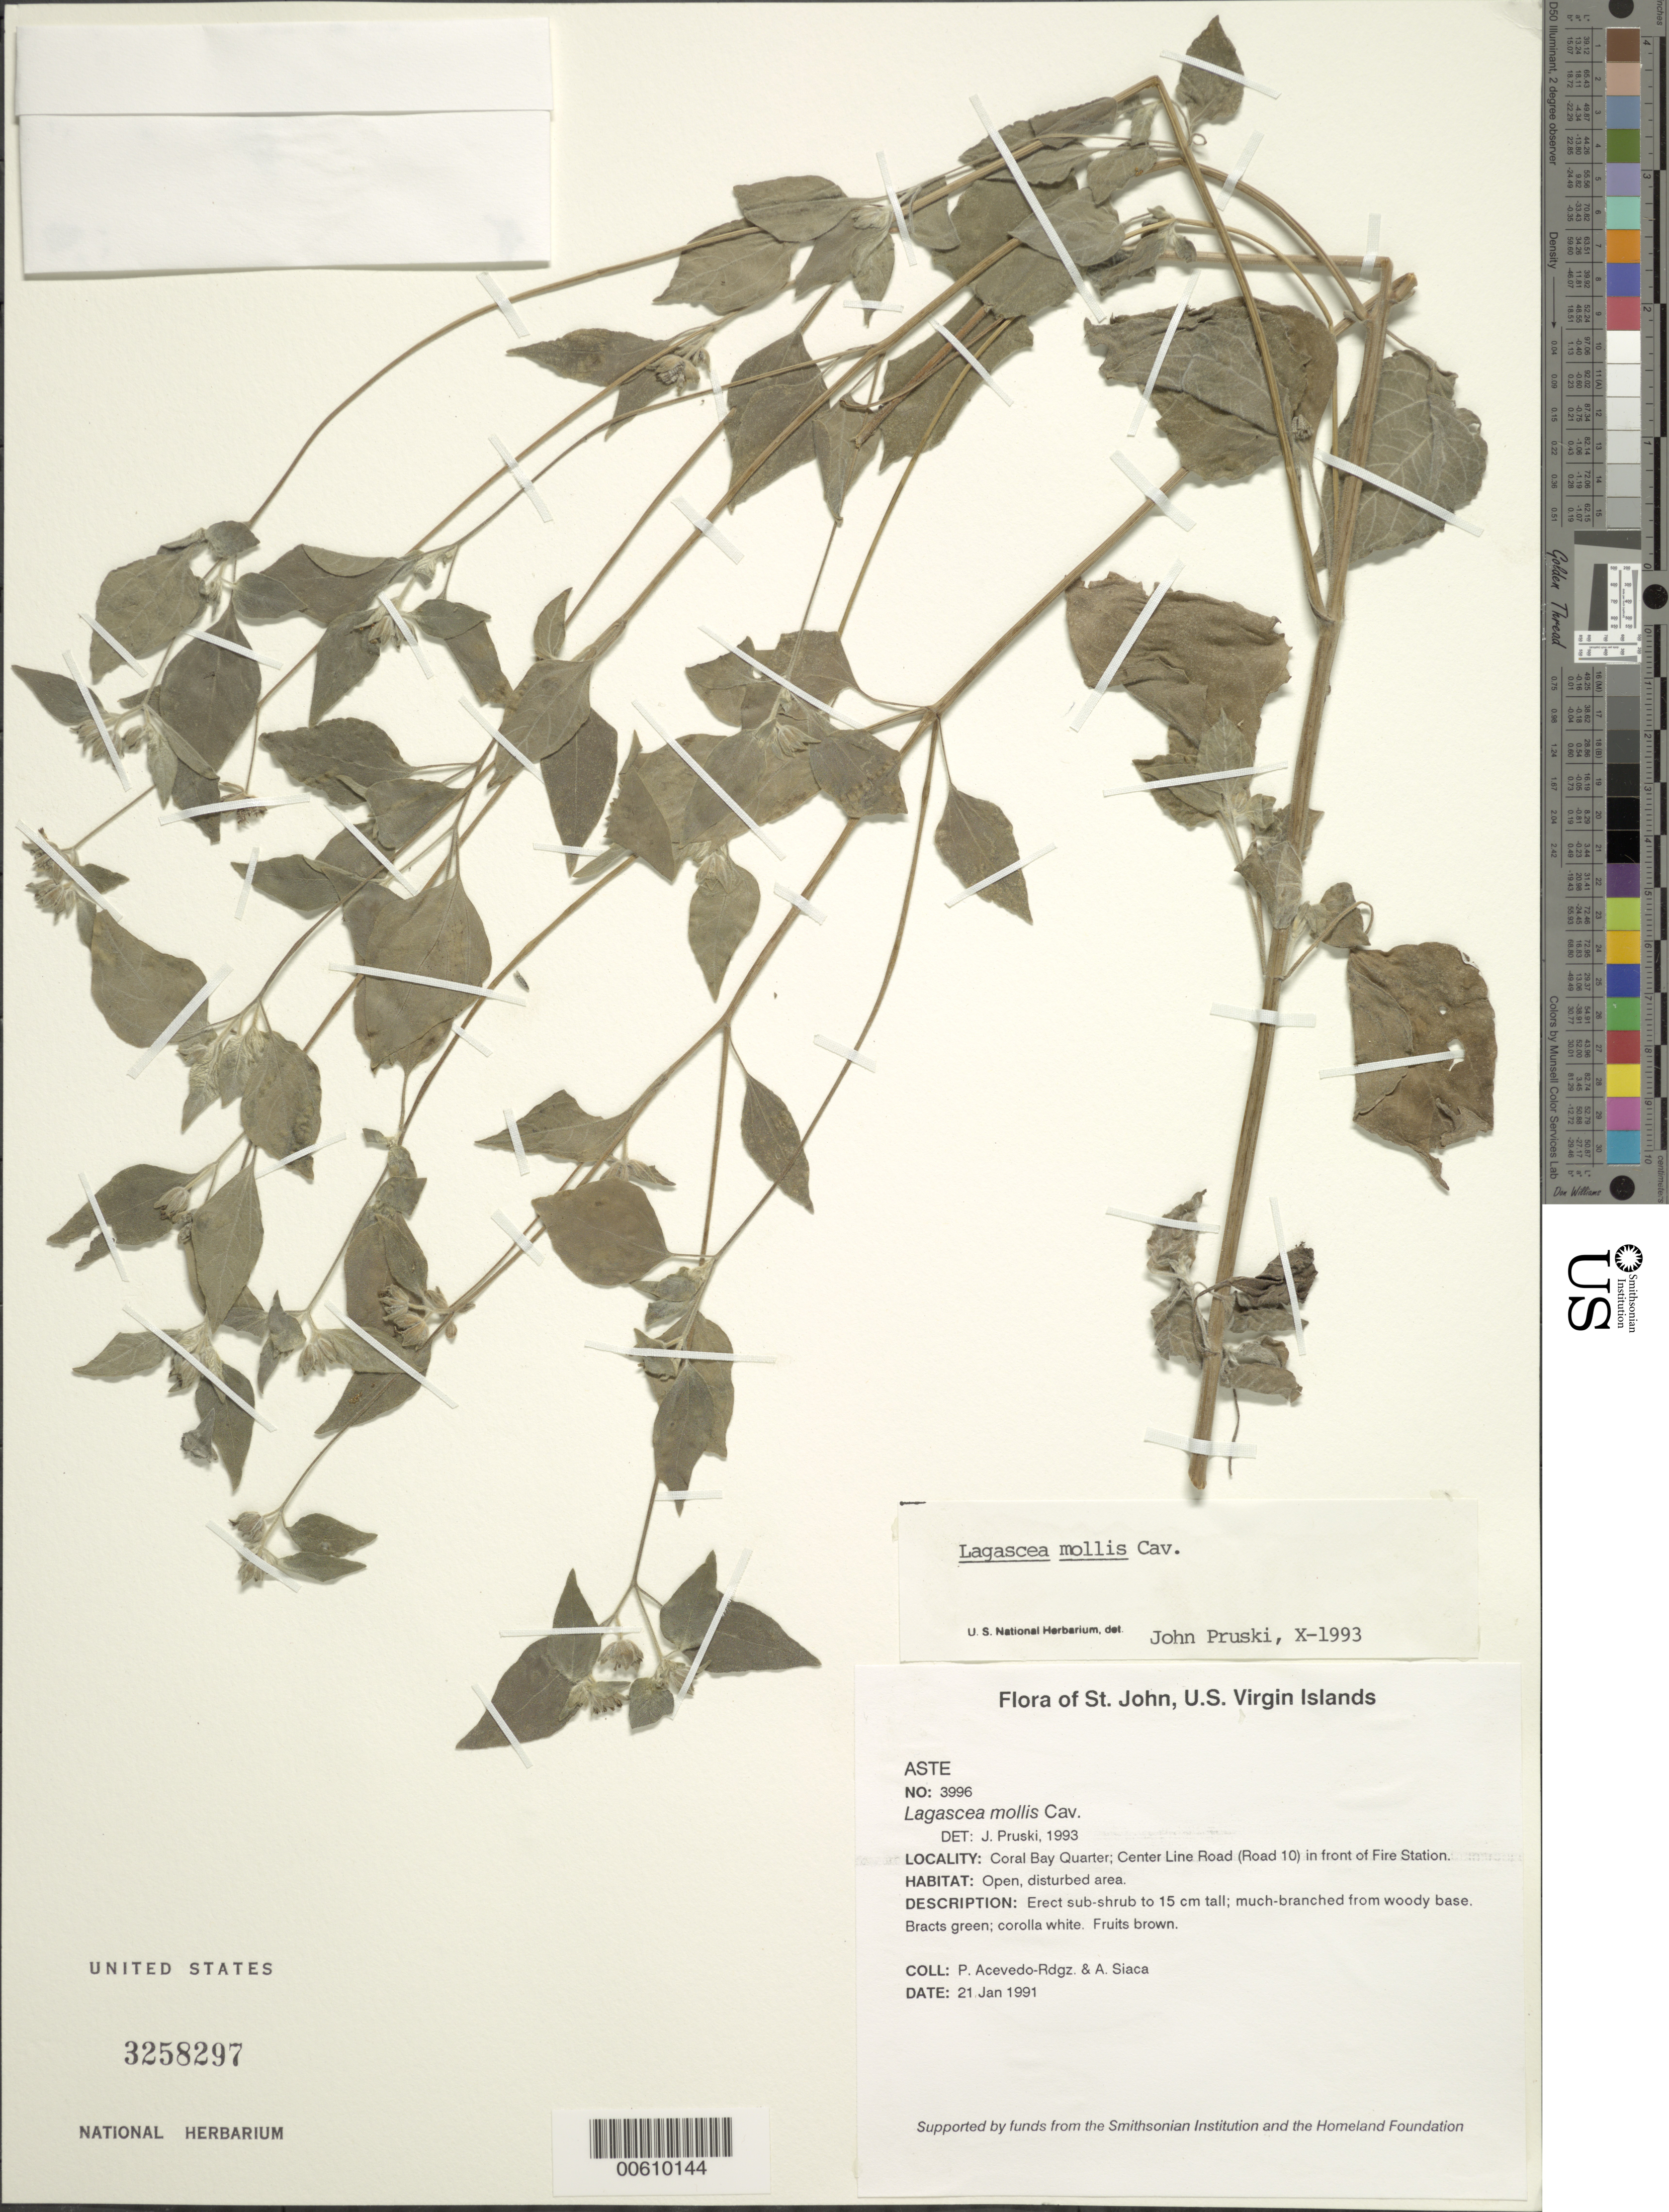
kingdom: Plantae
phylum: Tracheophyta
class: Magnoliopsida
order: Asterales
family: Asteraceae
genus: Lagascea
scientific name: Lagascea mollis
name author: Cav.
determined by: Pruski, J. F.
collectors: P. Acevedo-Rodr. & A. Siaca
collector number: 3996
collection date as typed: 21 Jan 1991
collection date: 1991-01-21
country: U.S. Virgin Islands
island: St. John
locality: Coral Bay Quarter; Center Line Road (Road 10) in front of Fire Station.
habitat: Open, disturbed area.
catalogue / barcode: US 3258297